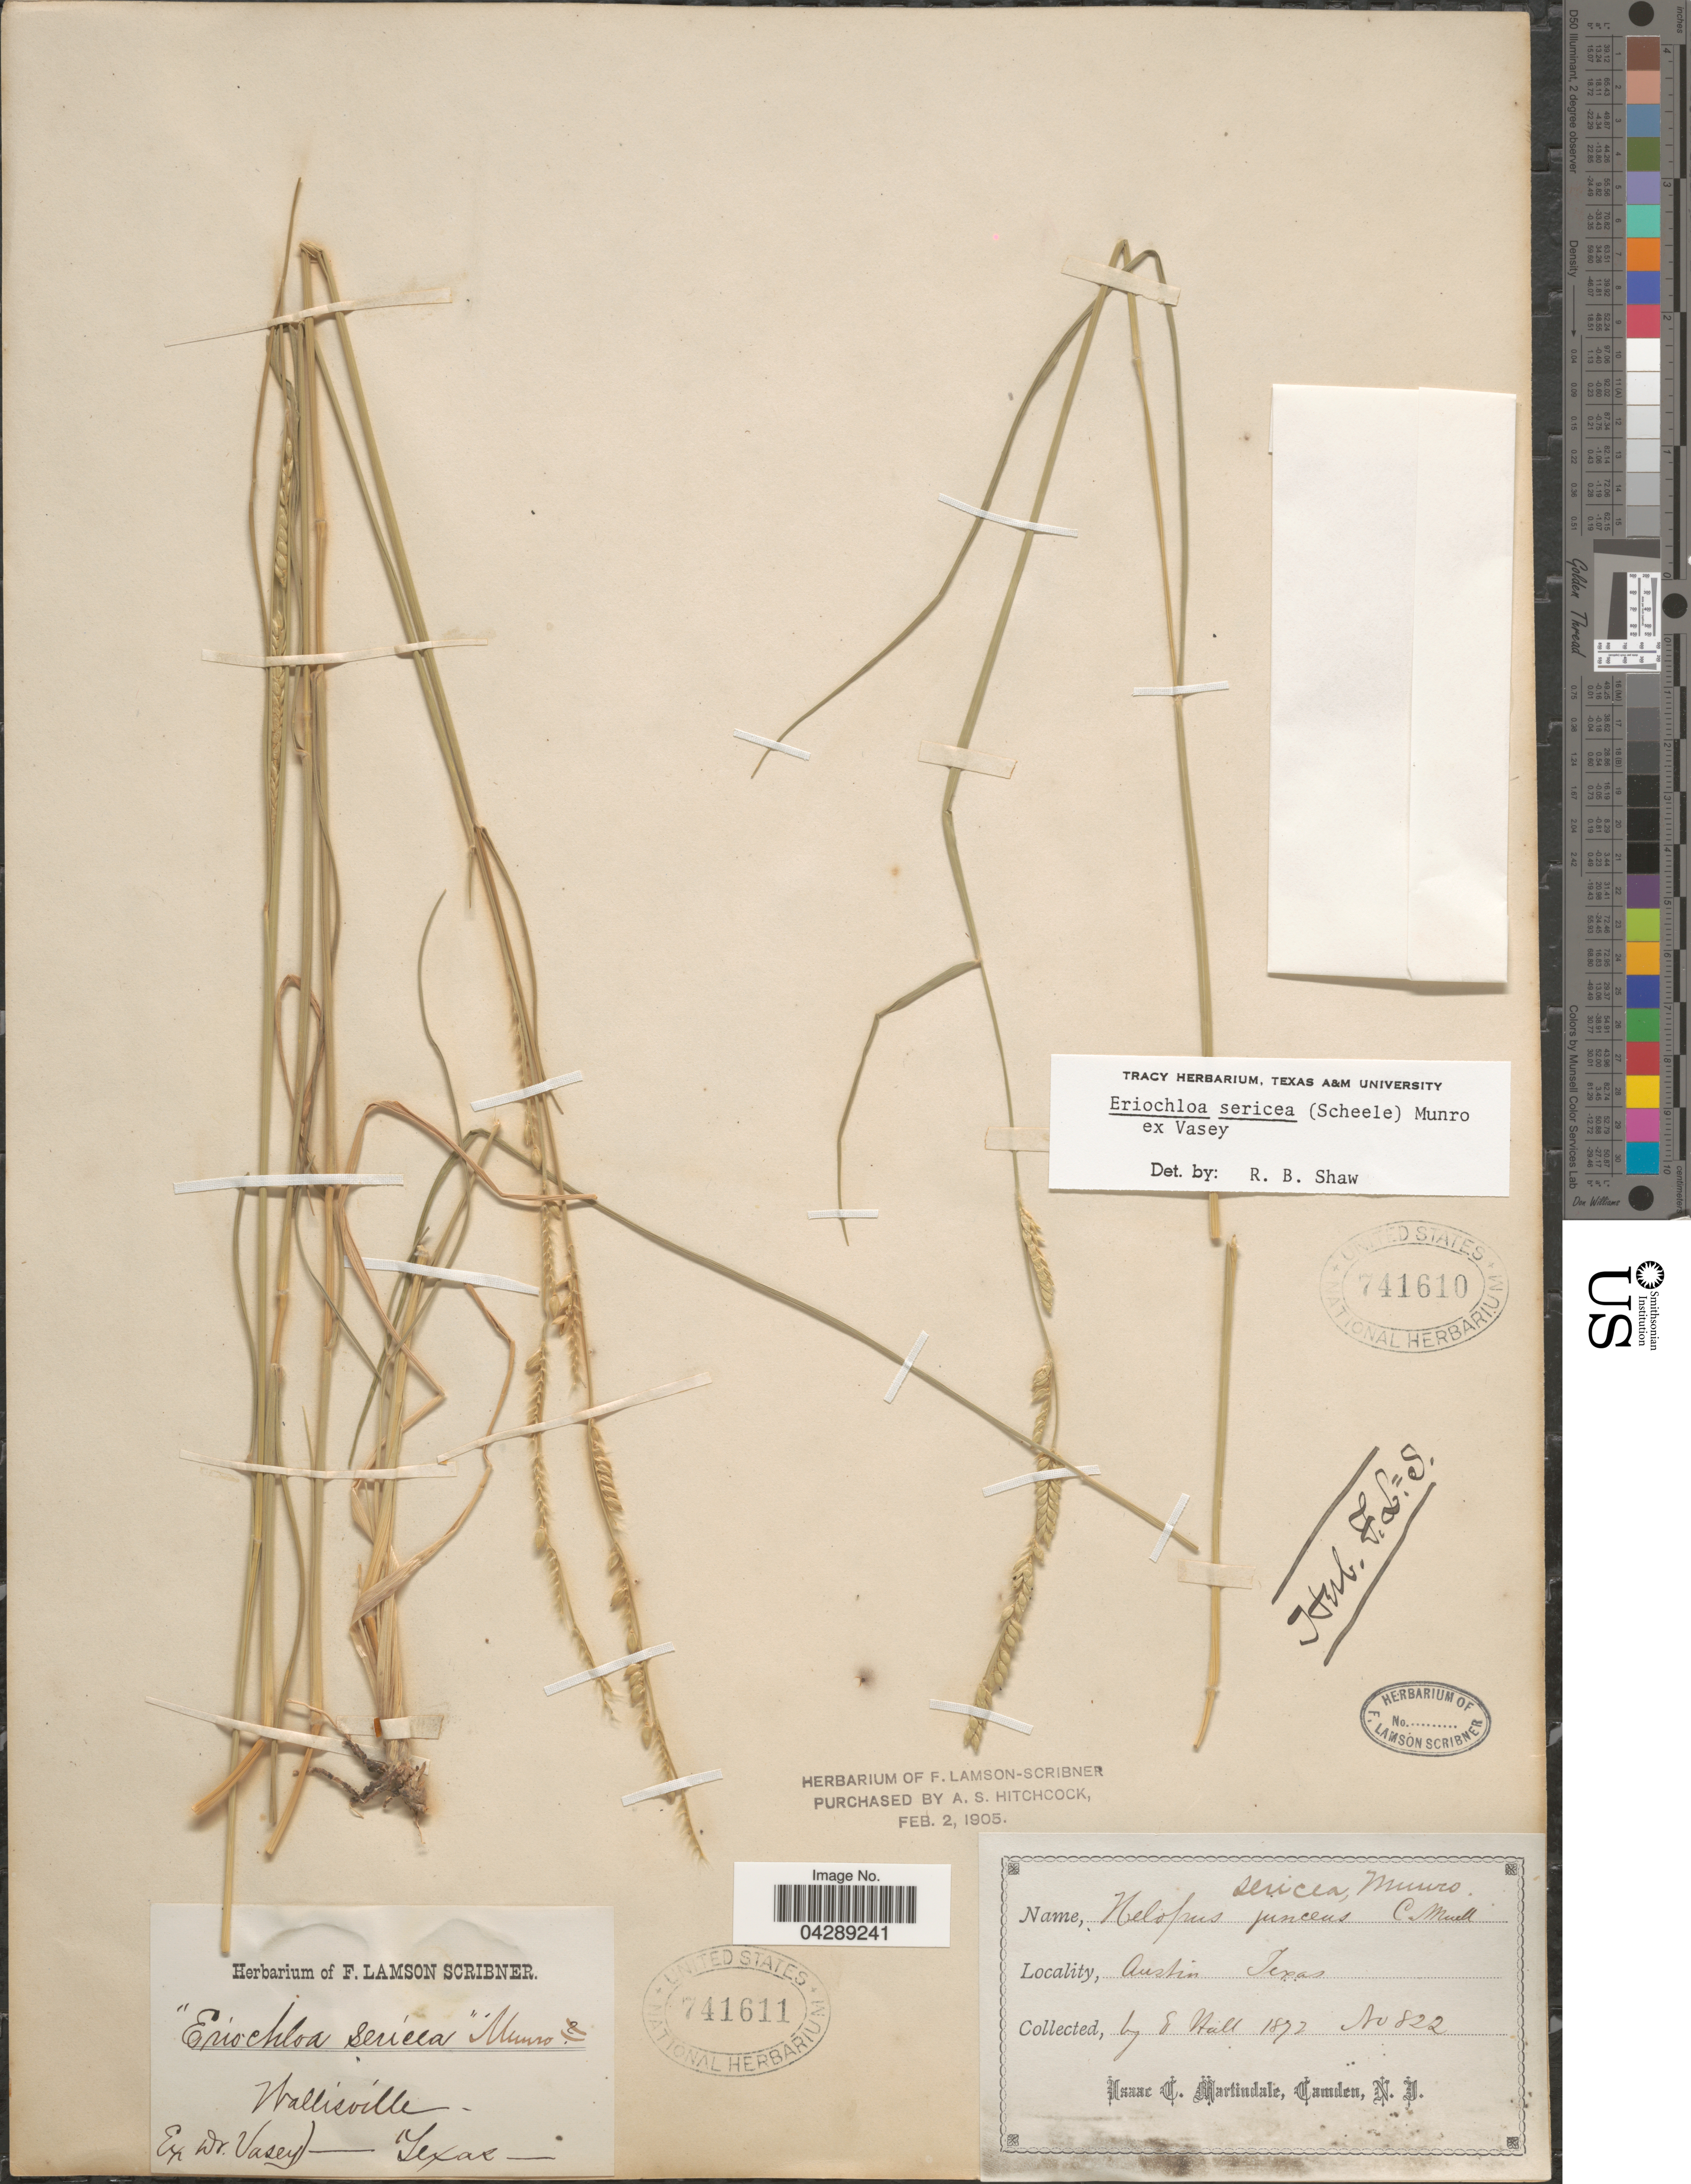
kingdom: Plantae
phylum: Tracheophyta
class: Liliopsida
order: Poales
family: Poaceae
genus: Eriochloa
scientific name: Eriochloa sericea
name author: (Scheele) Munro ex Vasey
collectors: E. Hall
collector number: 822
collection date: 1872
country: United States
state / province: Texas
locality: Austin. Wallisville.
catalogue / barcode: US 741611